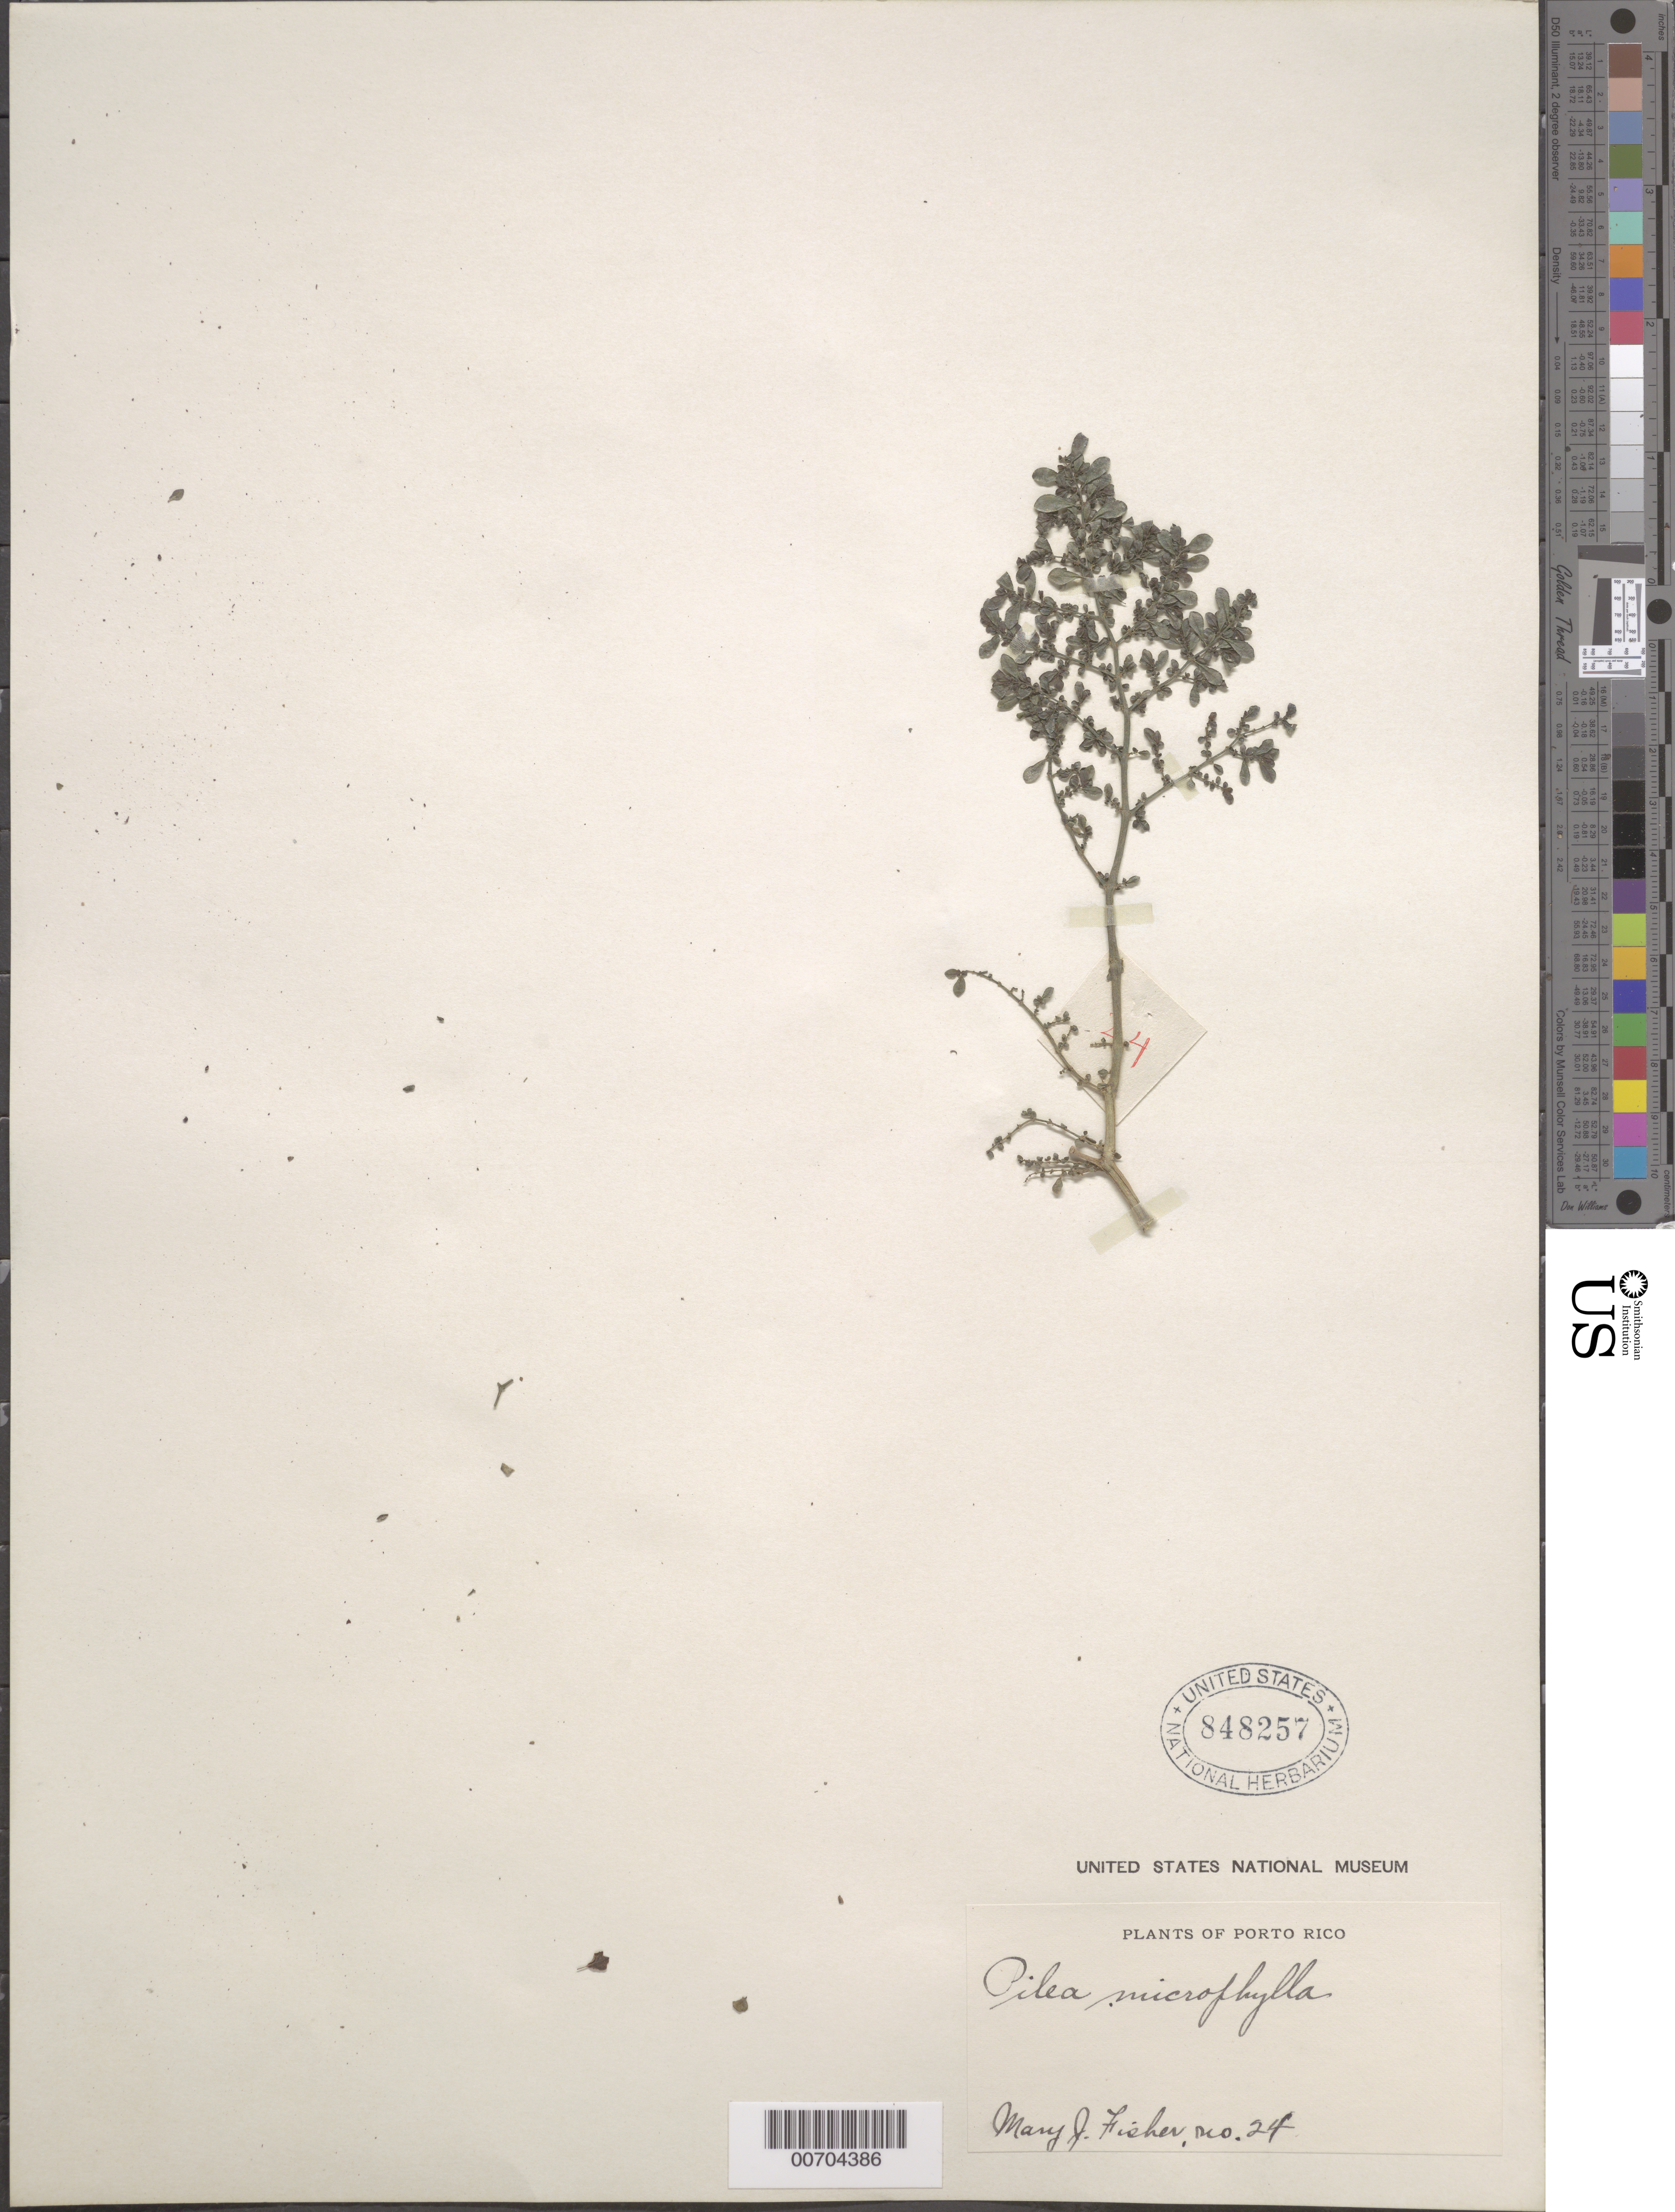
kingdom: Plantae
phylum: Tracheophyta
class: Magnoliopsida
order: Rosales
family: Urticaceae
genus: Pilea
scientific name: Pilea microphylla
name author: (L.) Liebm.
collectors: M. J. Fisher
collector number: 24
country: Puerto Rico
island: Greater Antilles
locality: Sierra de Naguabo ad Rio Blanco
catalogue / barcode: US 848257